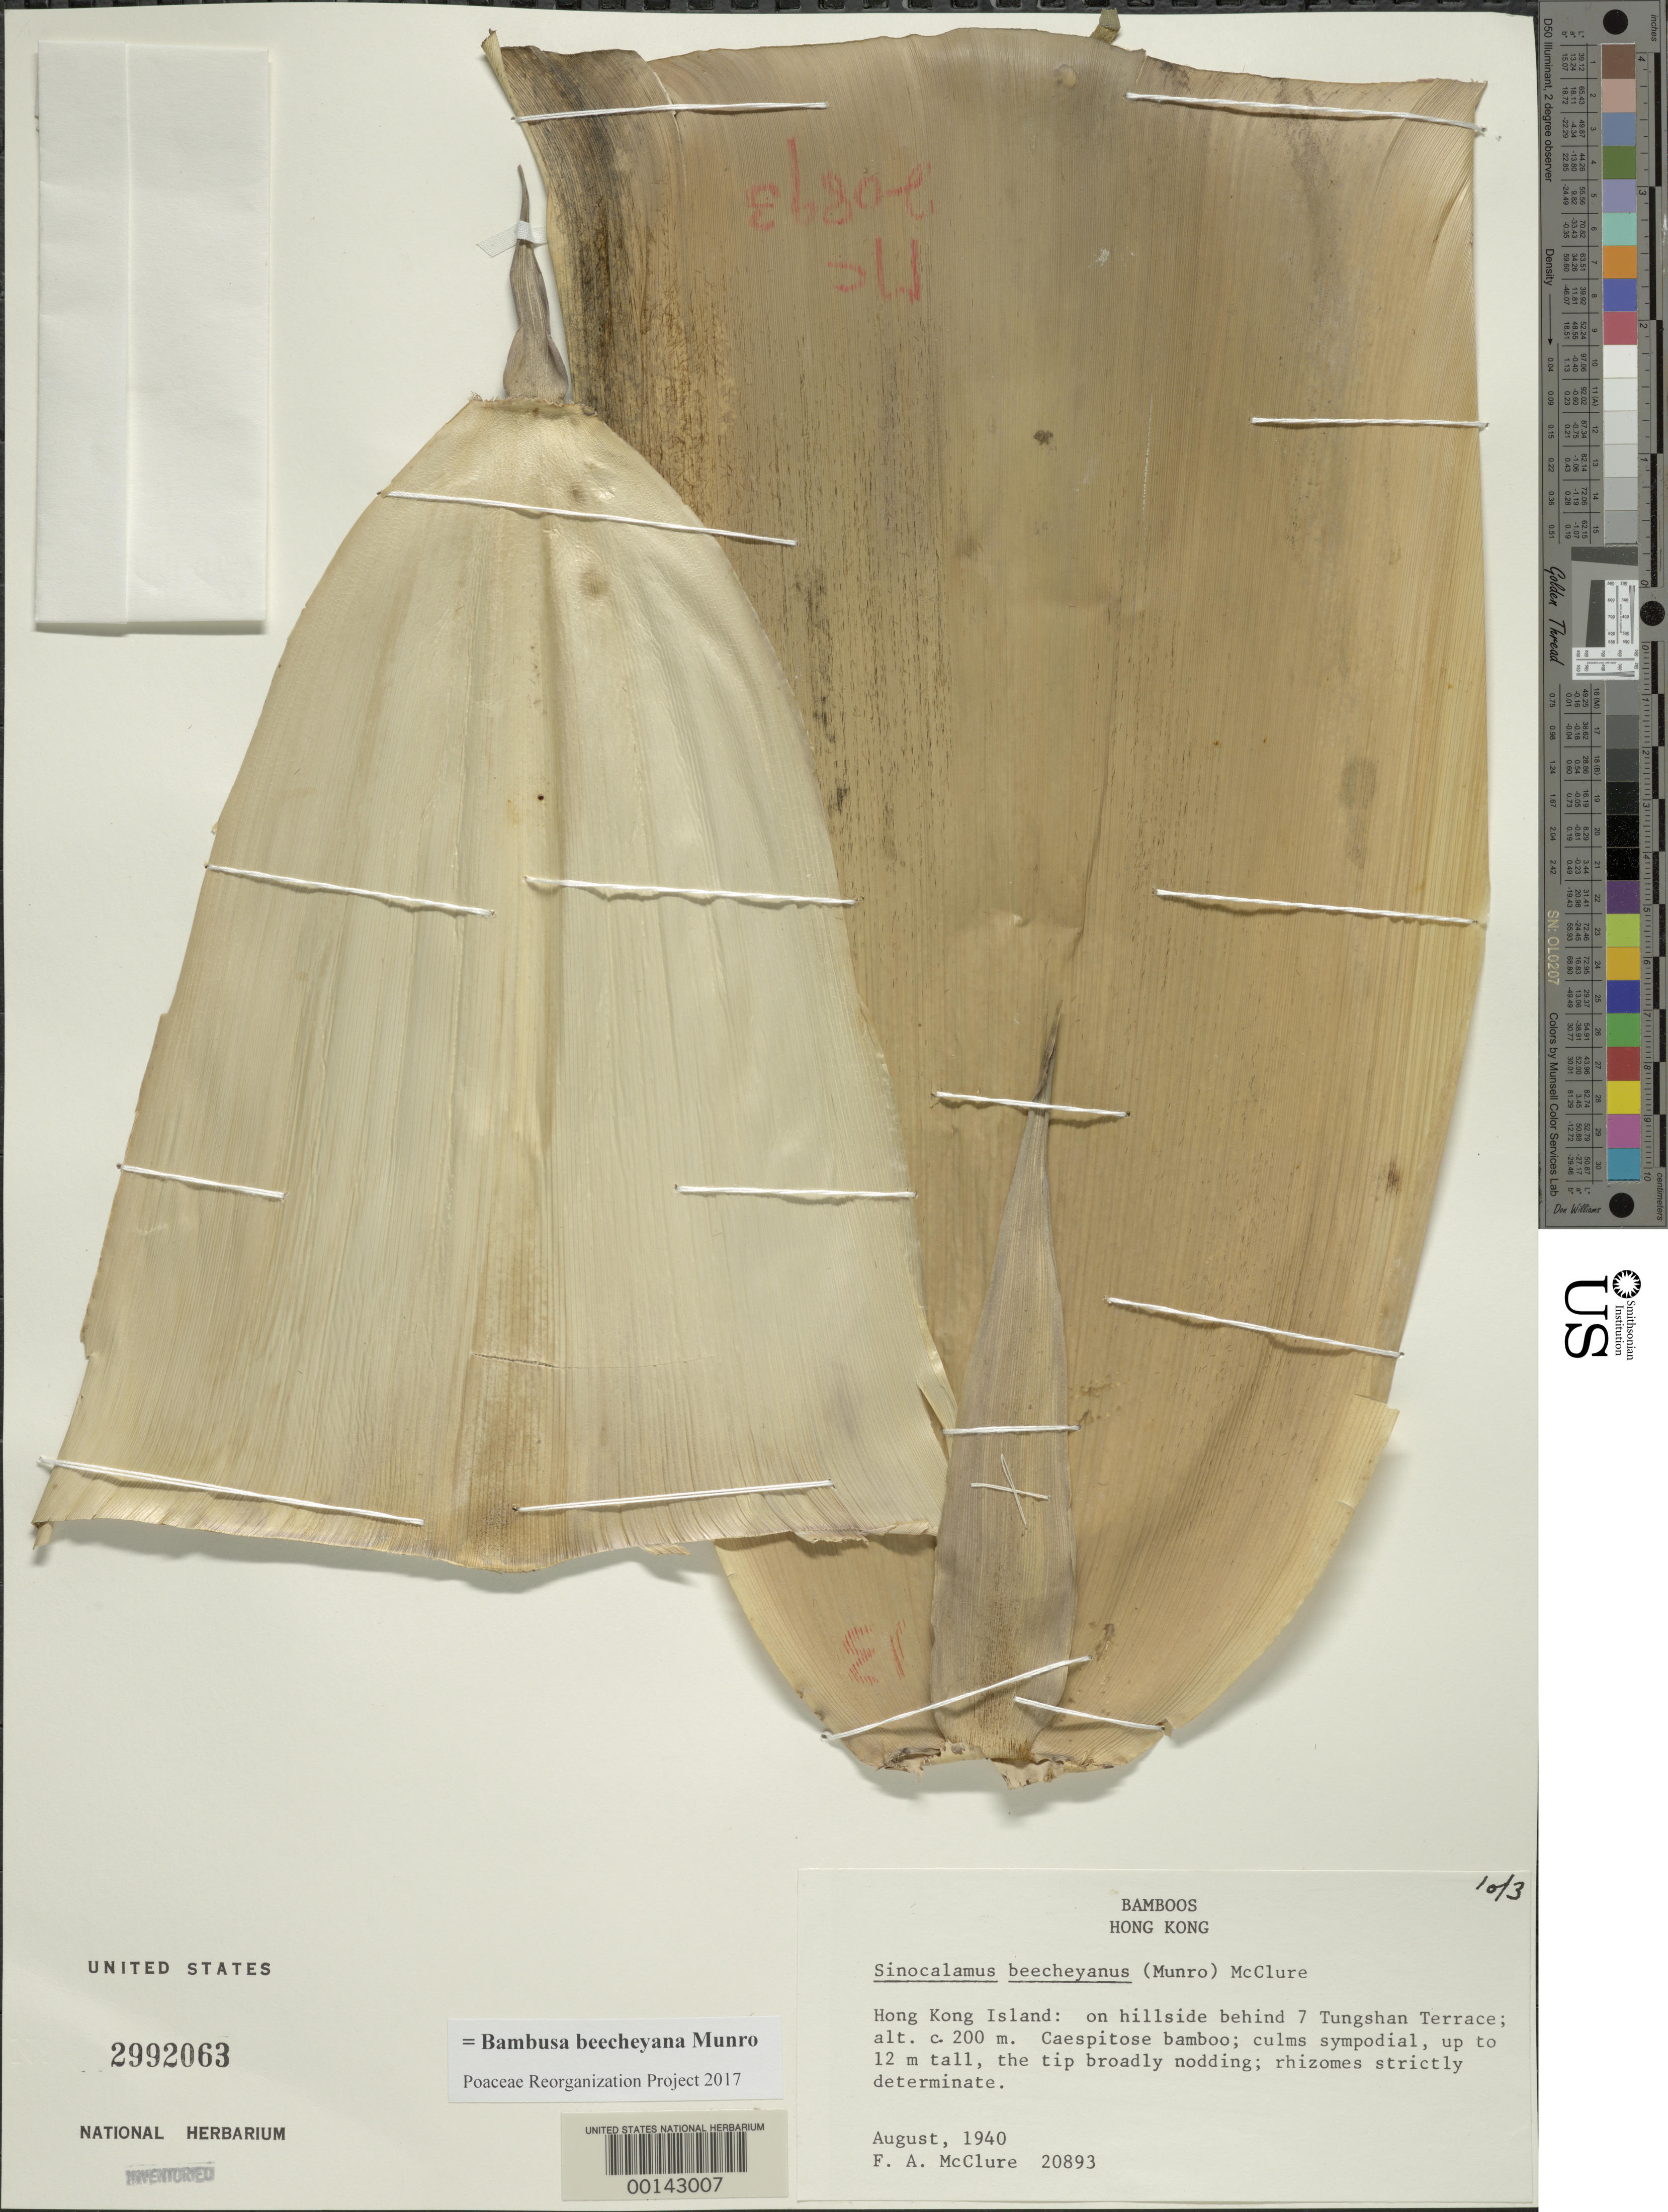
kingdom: Plantae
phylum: Tracheophyta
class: Liliopsida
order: Poales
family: Poaceae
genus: Bambusa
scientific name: Bambusa beecheyana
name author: Munro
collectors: F. A. McClure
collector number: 20893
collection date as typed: Aug 1940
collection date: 1940-08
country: China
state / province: Hong Kong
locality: Tungshan terrace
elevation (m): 200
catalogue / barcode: US 2992063